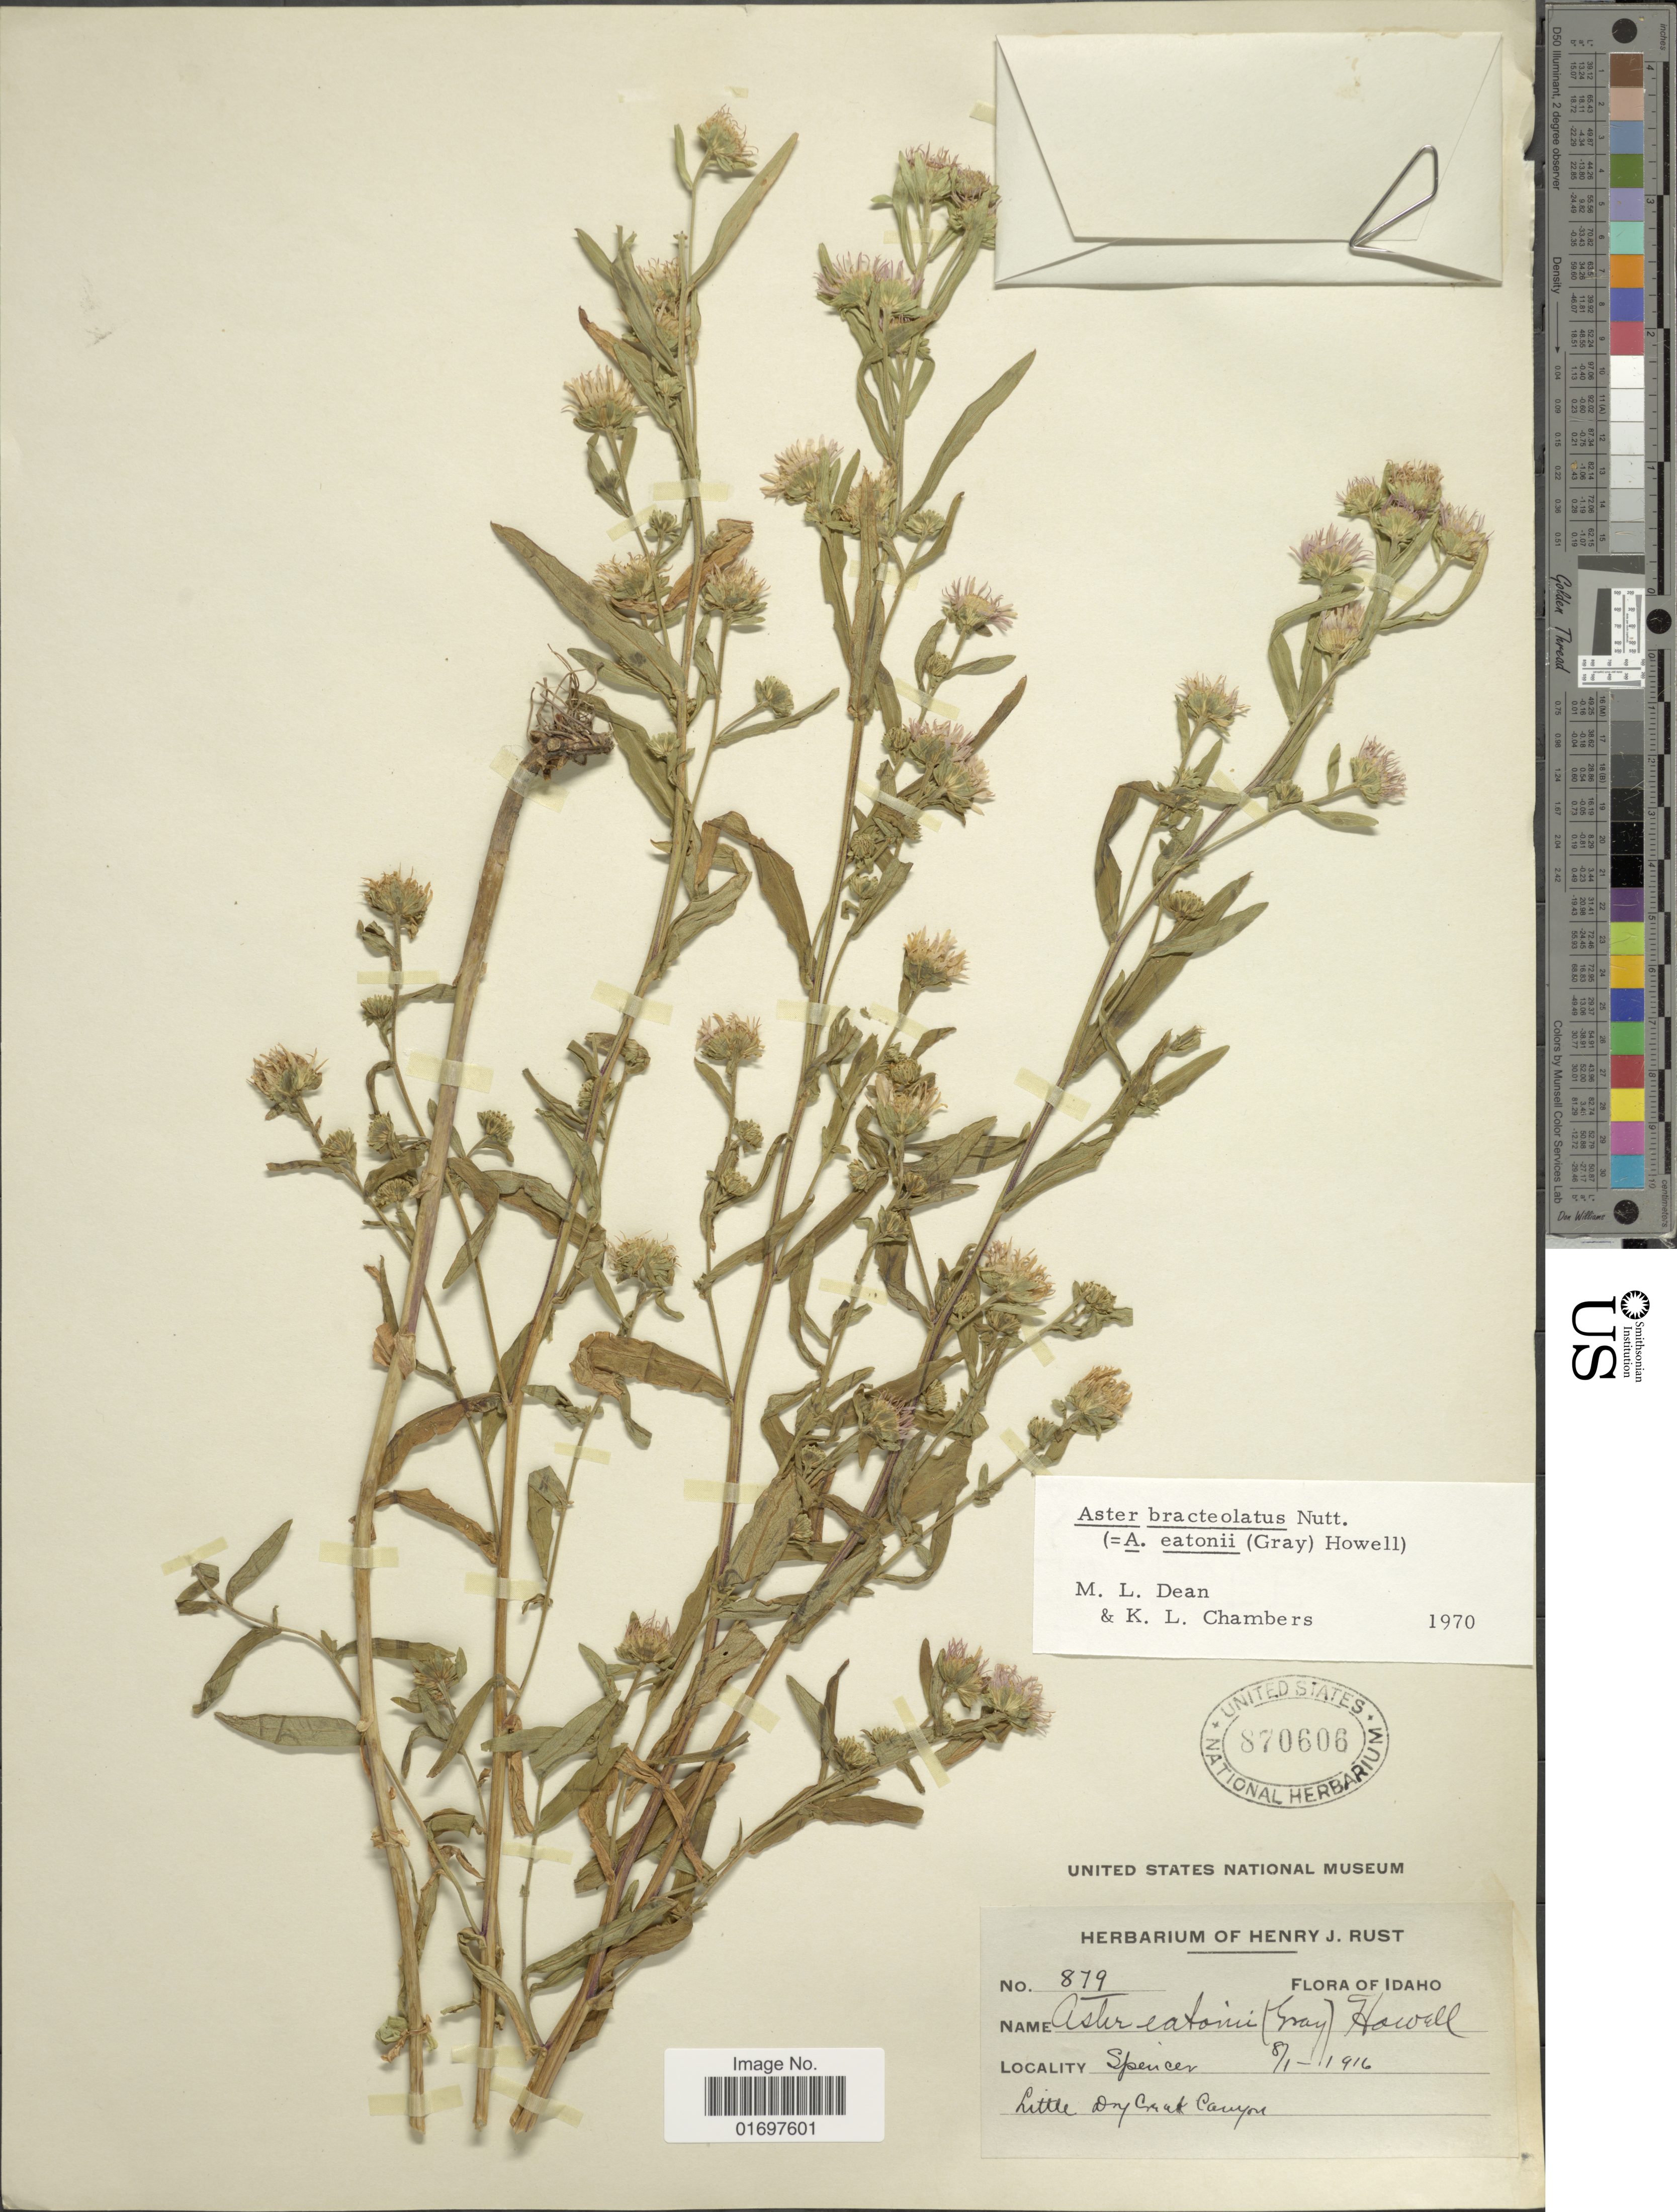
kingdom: Plantae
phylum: Tracheophyta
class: Magnoliopsida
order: Asterales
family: Asteraceae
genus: Symphyotrichum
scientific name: Symphyotrichum bracteolatum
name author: (Nutt.) G.L. Nesom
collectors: ex herb. Henry J. Rust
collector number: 879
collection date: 1916-08-01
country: United States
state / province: Idaho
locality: Spencer, Little Dry Creek Campon.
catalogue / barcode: US 870606